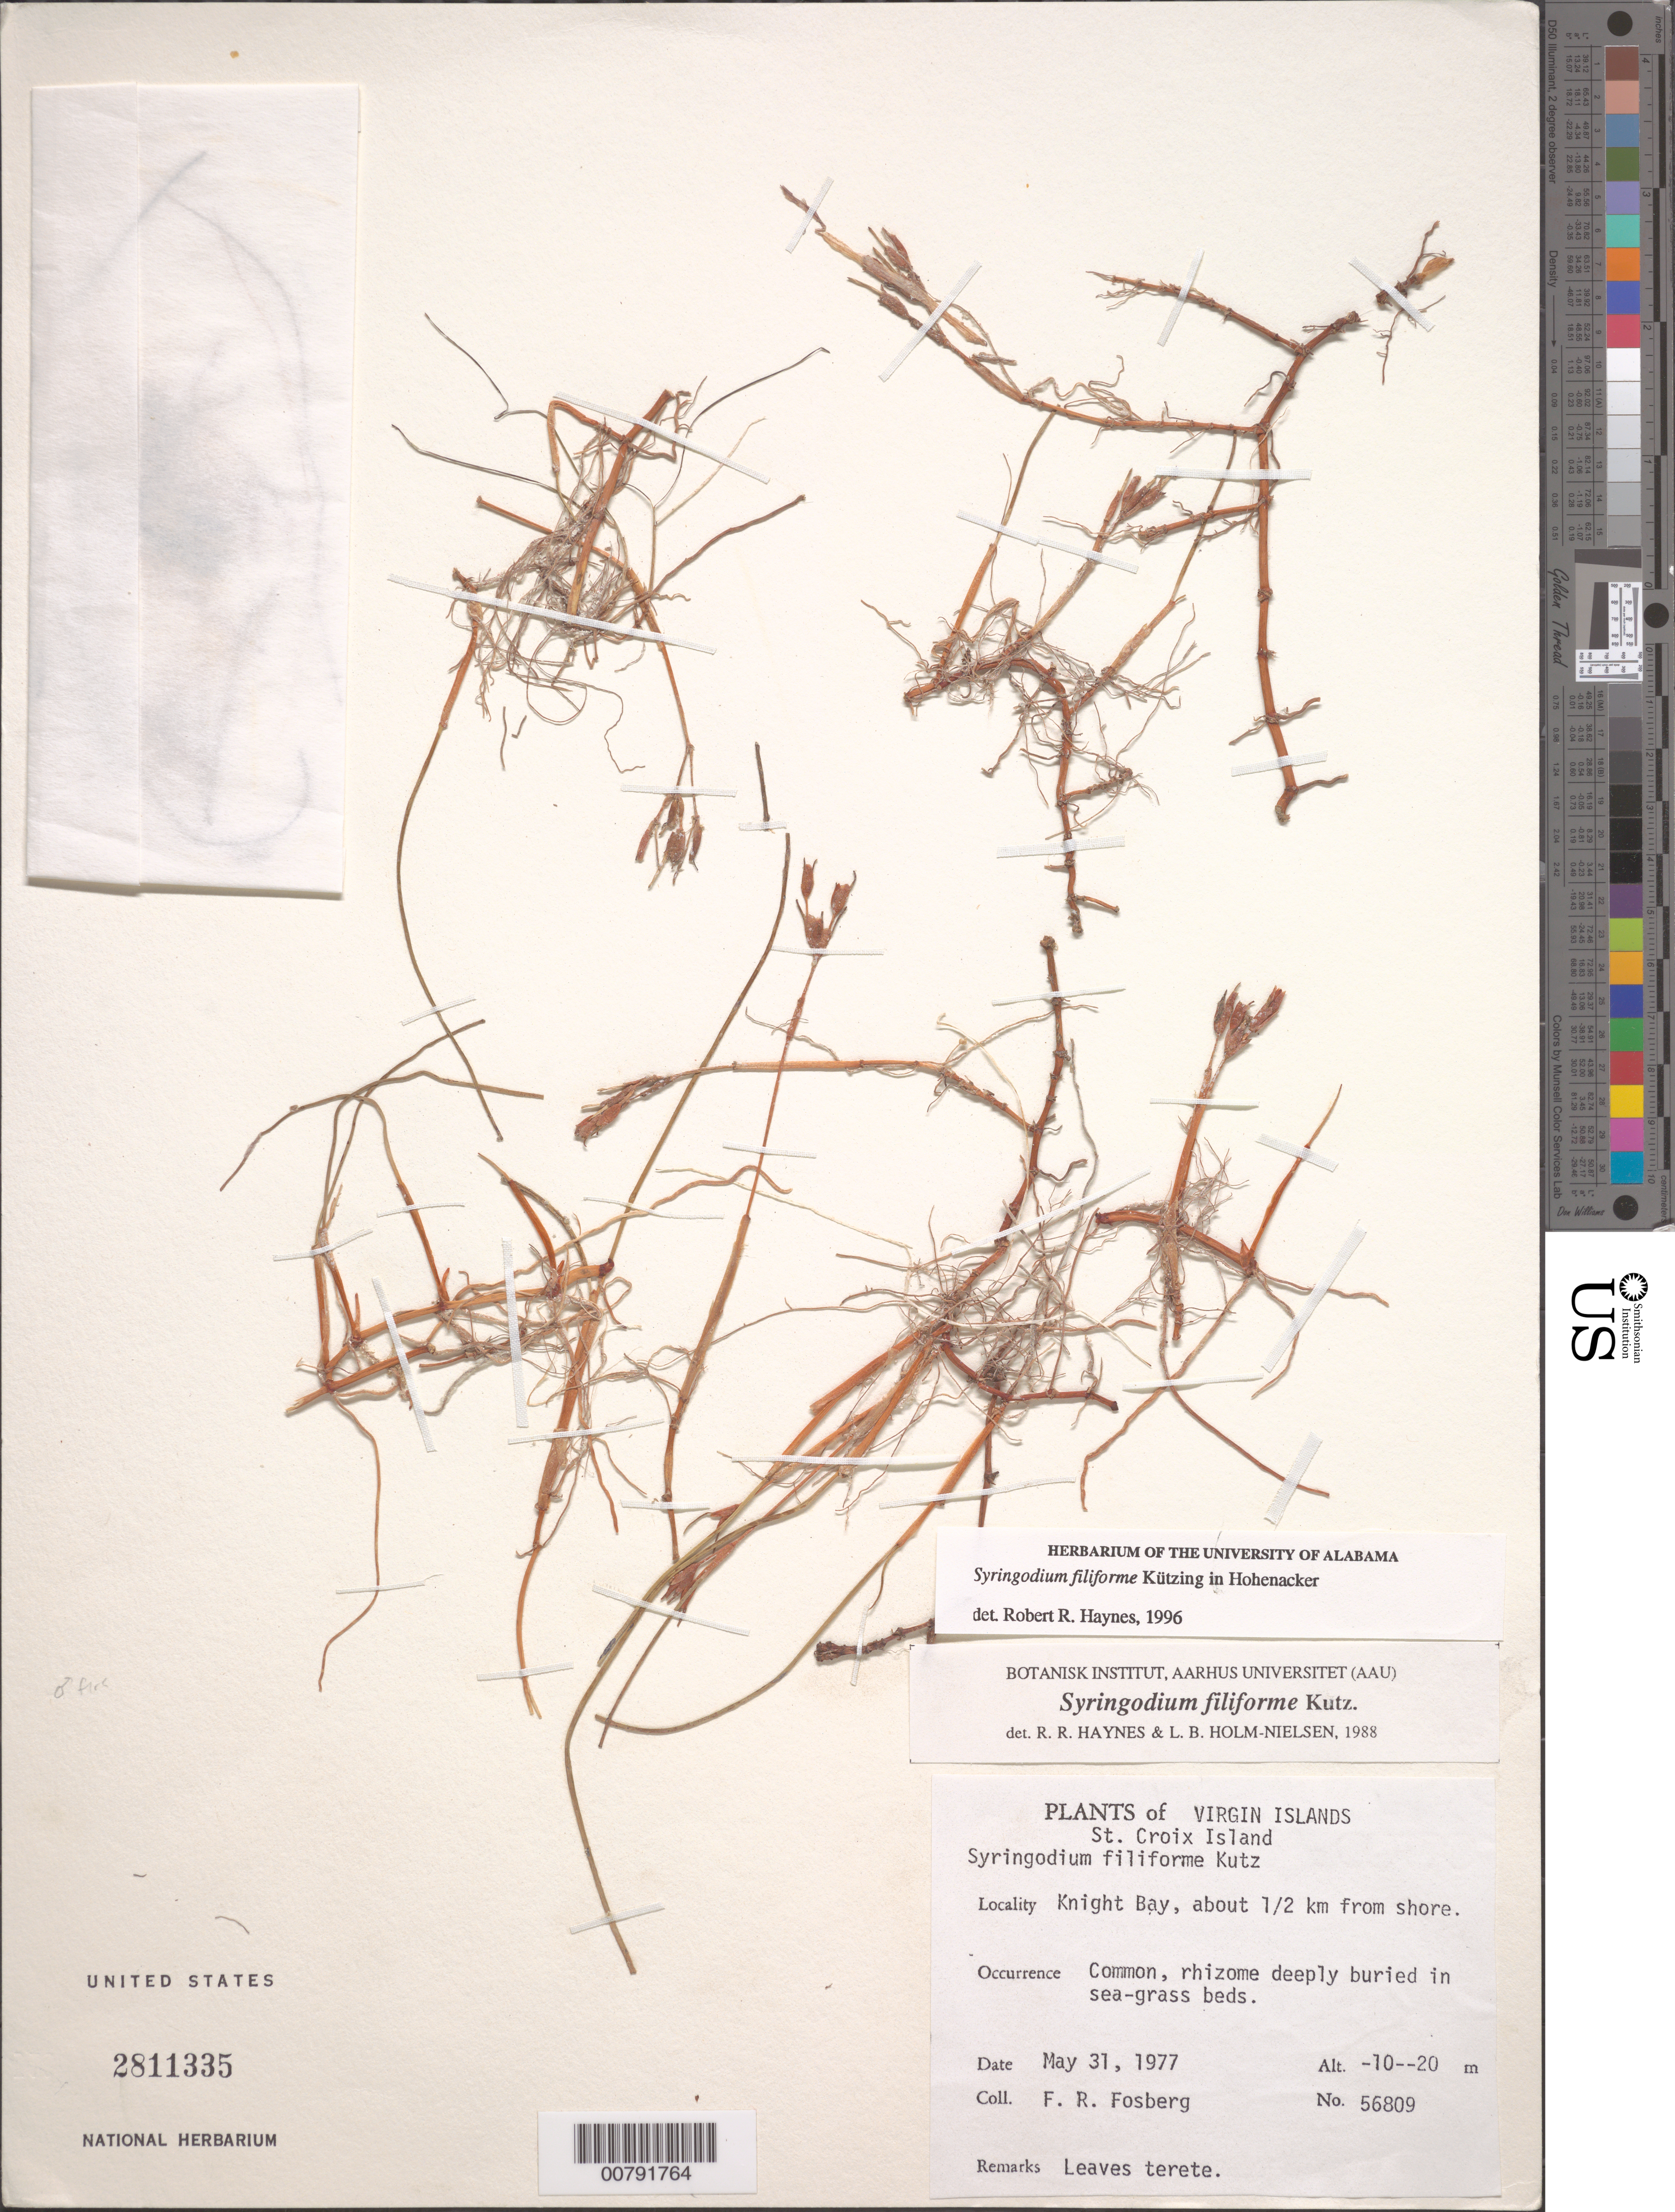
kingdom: Plantae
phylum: Tracheophyta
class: Liliopsida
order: Alismatales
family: Cymodoceaceae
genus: Syringodium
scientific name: Syringodium filiforme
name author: Kütz.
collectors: F. R. Fosberg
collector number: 56809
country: U.S. Virgin Islands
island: St. Croix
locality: St. Croix: Knight Bay, about 1/2 km from shore. Deeply buried in sea-grass beds.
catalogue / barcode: US 2811335